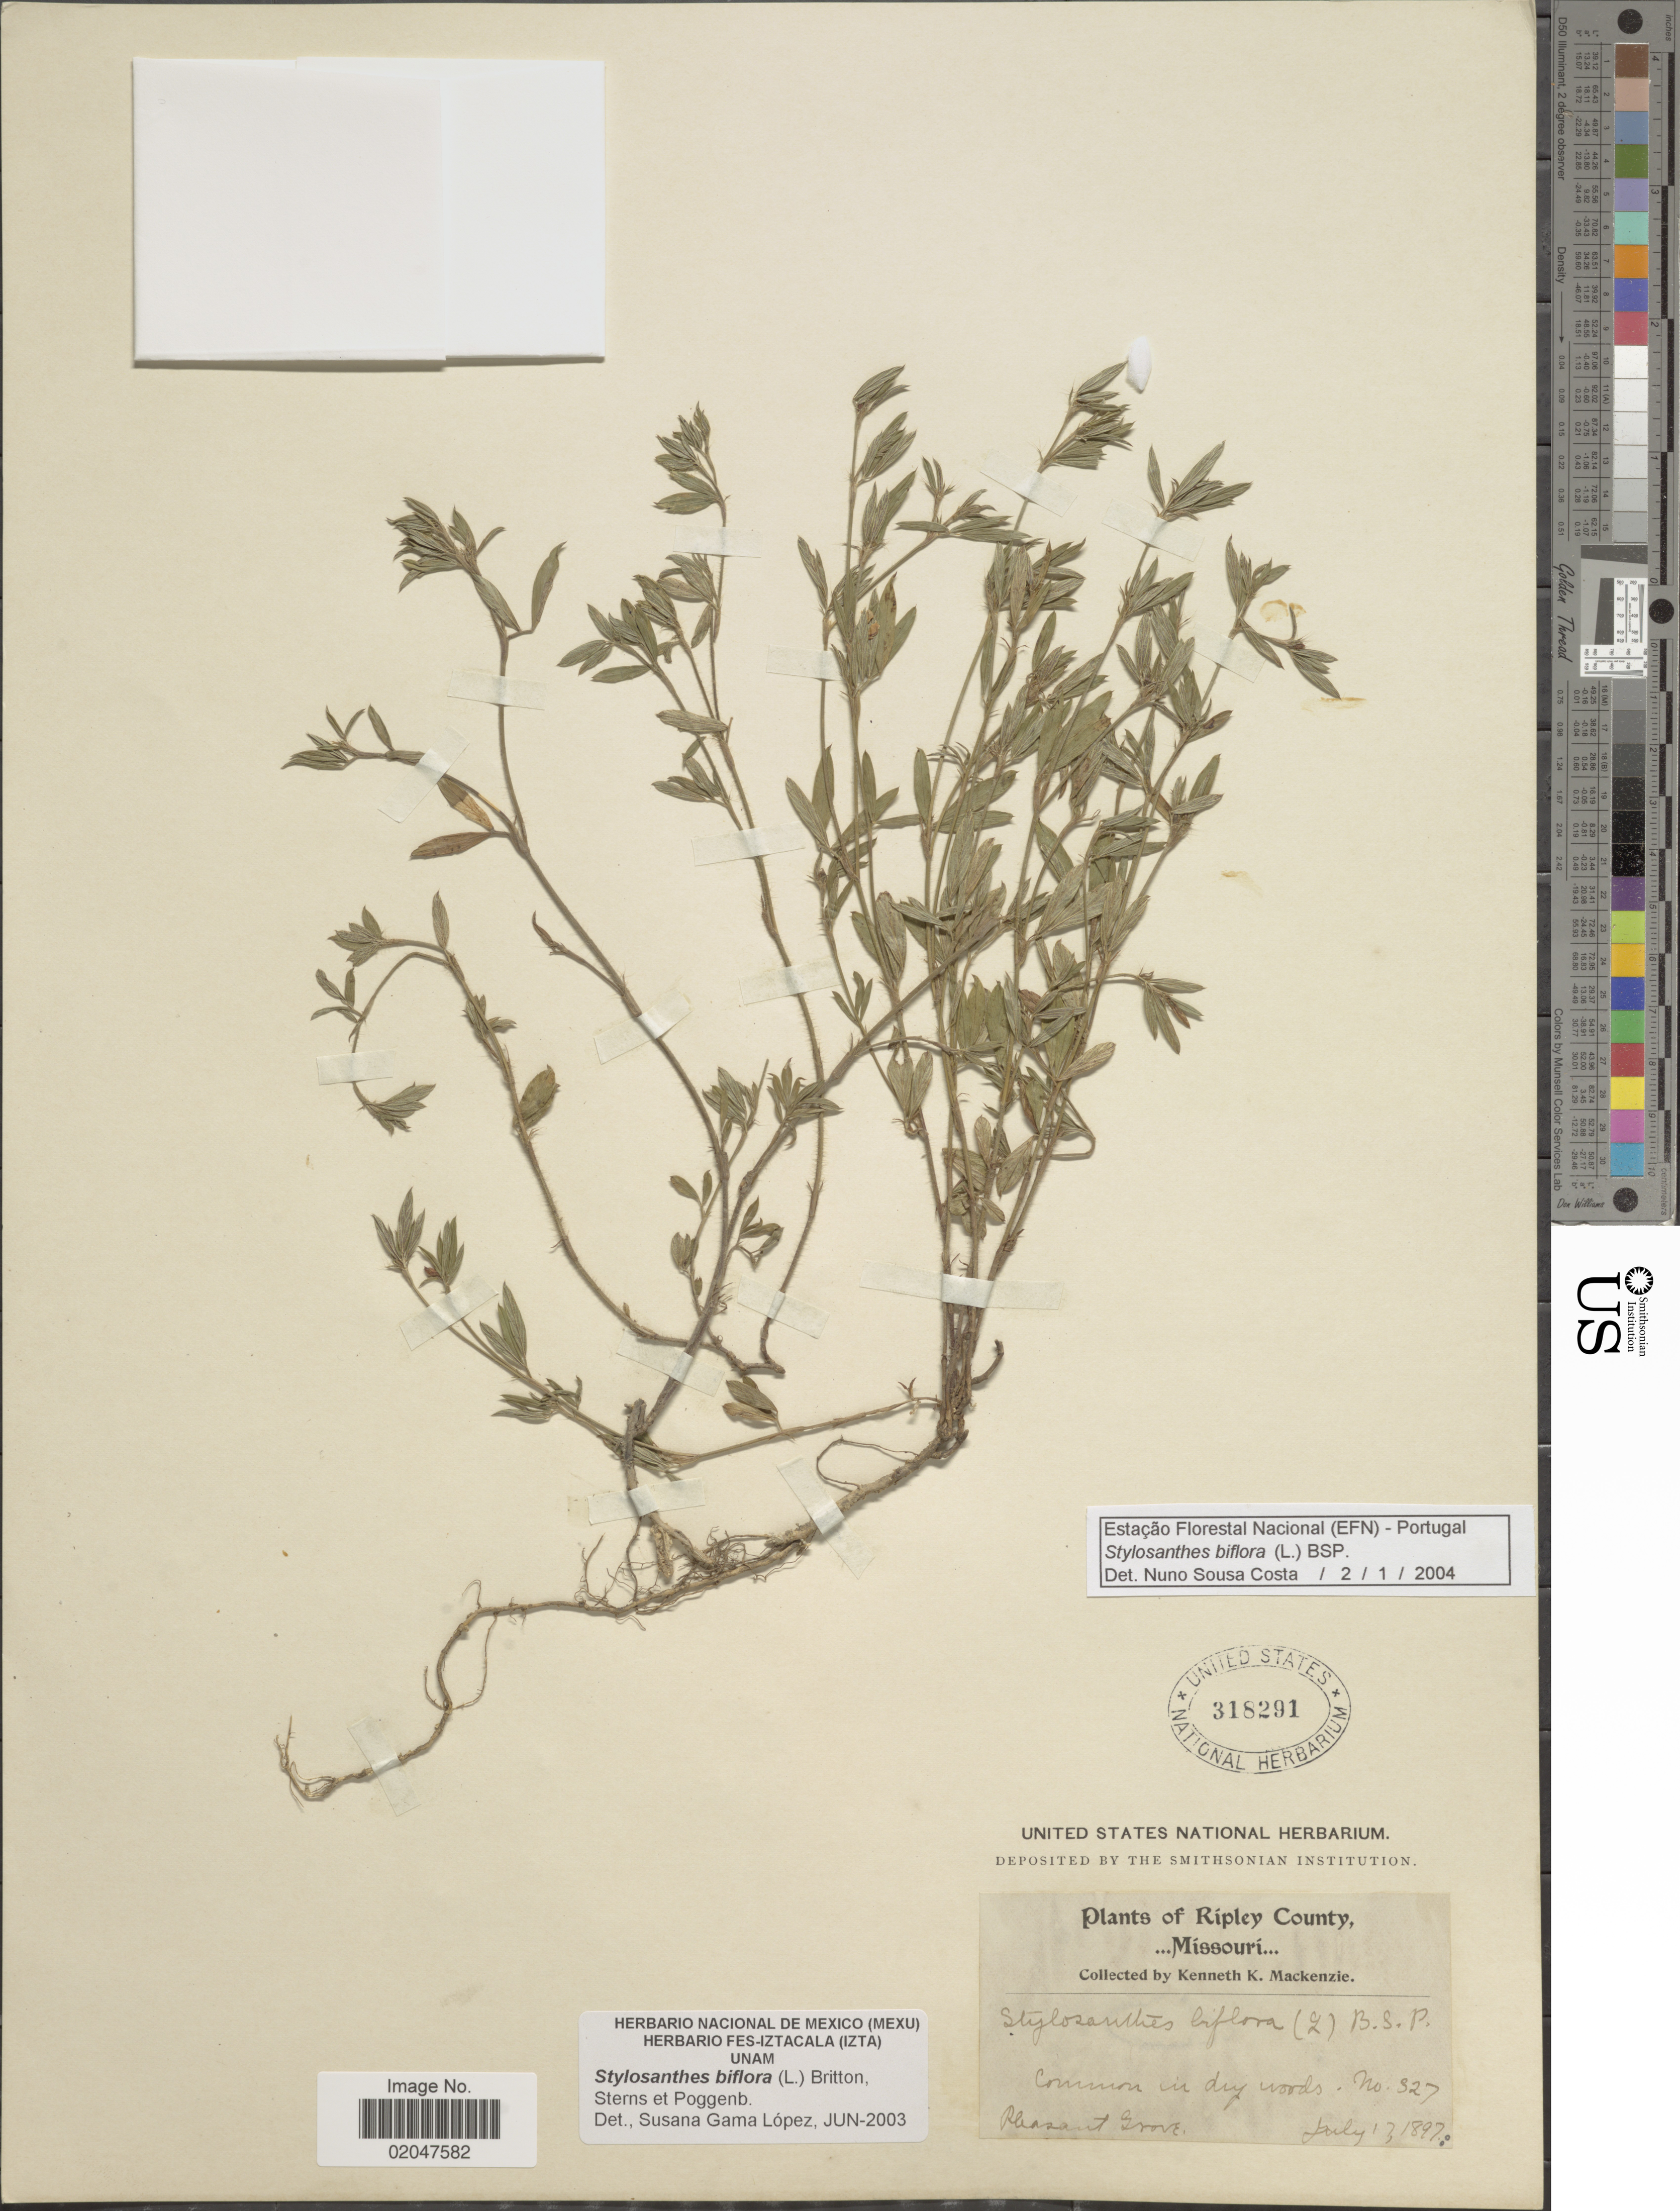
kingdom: Plantae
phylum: Tracheophyta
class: Magnoliopsida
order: Fabales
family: Fabaceae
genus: Stylosanthes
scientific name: Stylosanthes biflora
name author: (L.) Britton et al.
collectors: K. K. Mackenzie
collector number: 327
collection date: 1897-07-13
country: United States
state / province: Mississippi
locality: Ripley County, Pleasant Grove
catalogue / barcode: US 318291